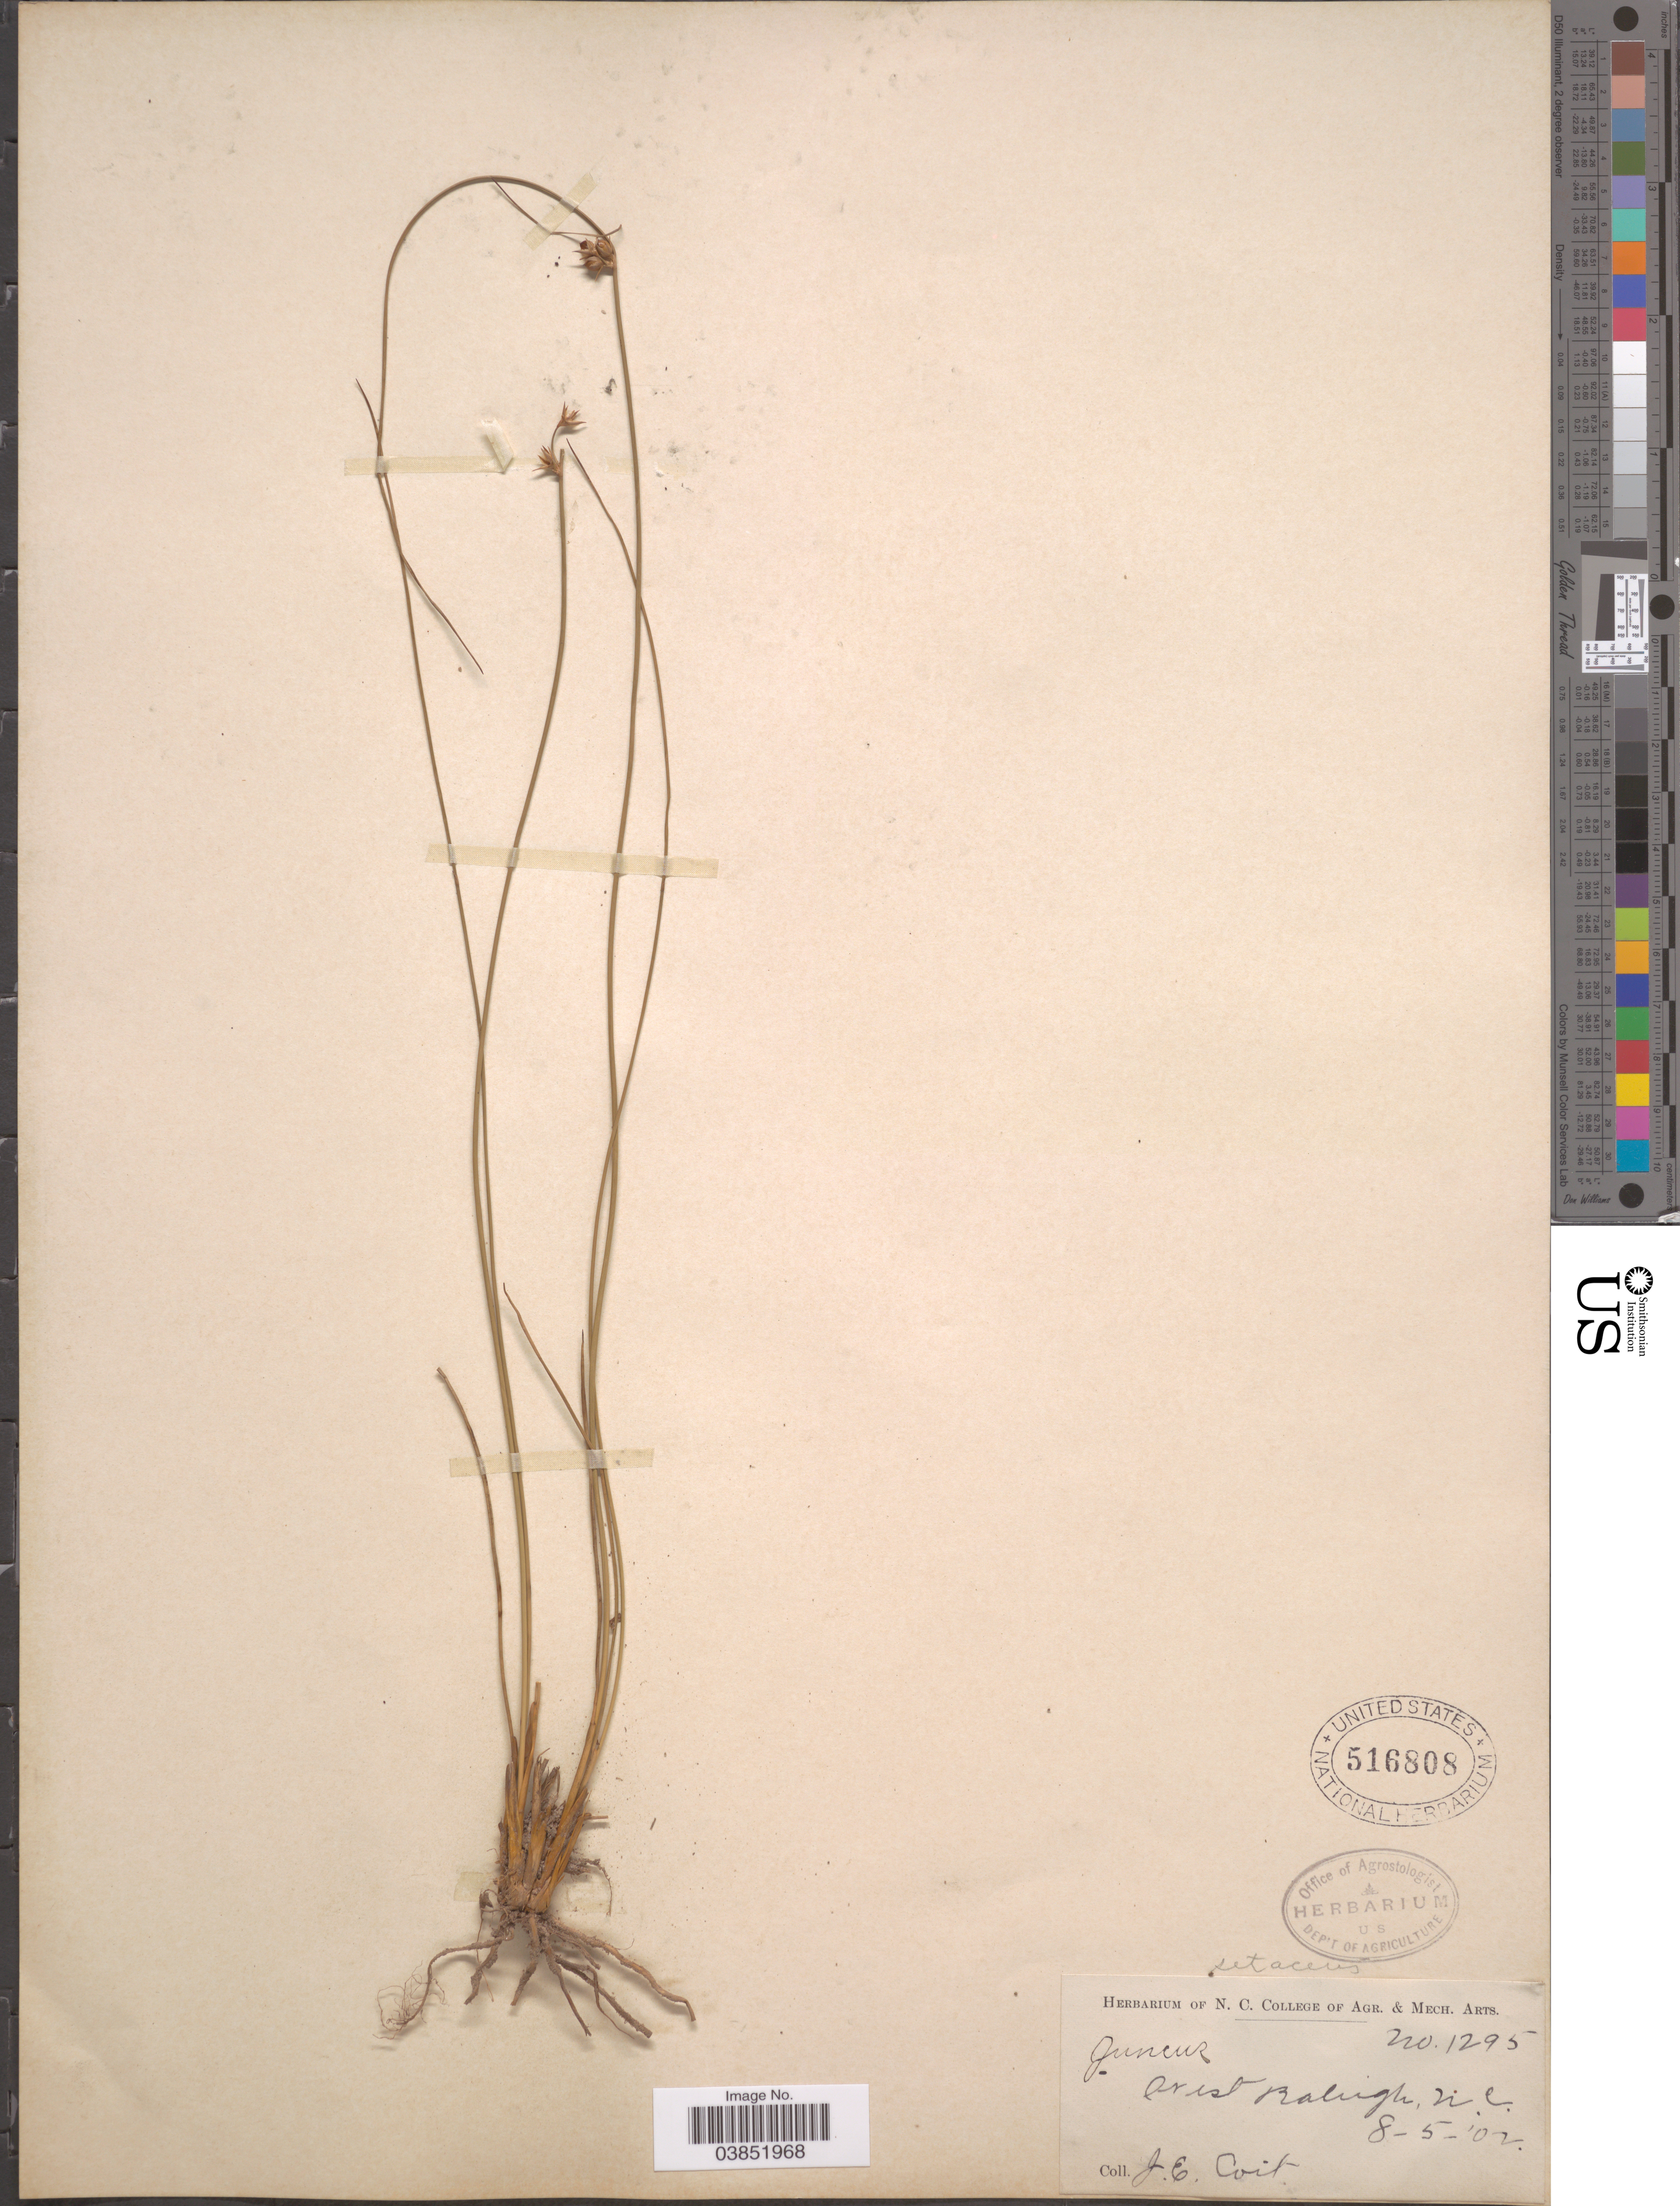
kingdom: Plantae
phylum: Tracheophyta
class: Liliopsida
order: Poales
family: Juncaceae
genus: Juncus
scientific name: Juncus coriaceus Mack.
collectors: J. Coit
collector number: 1295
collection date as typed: Transcribed d/m/y: 5/8/2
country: United States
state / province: North Carolina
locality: West Raleigh.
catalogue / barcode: US 516808